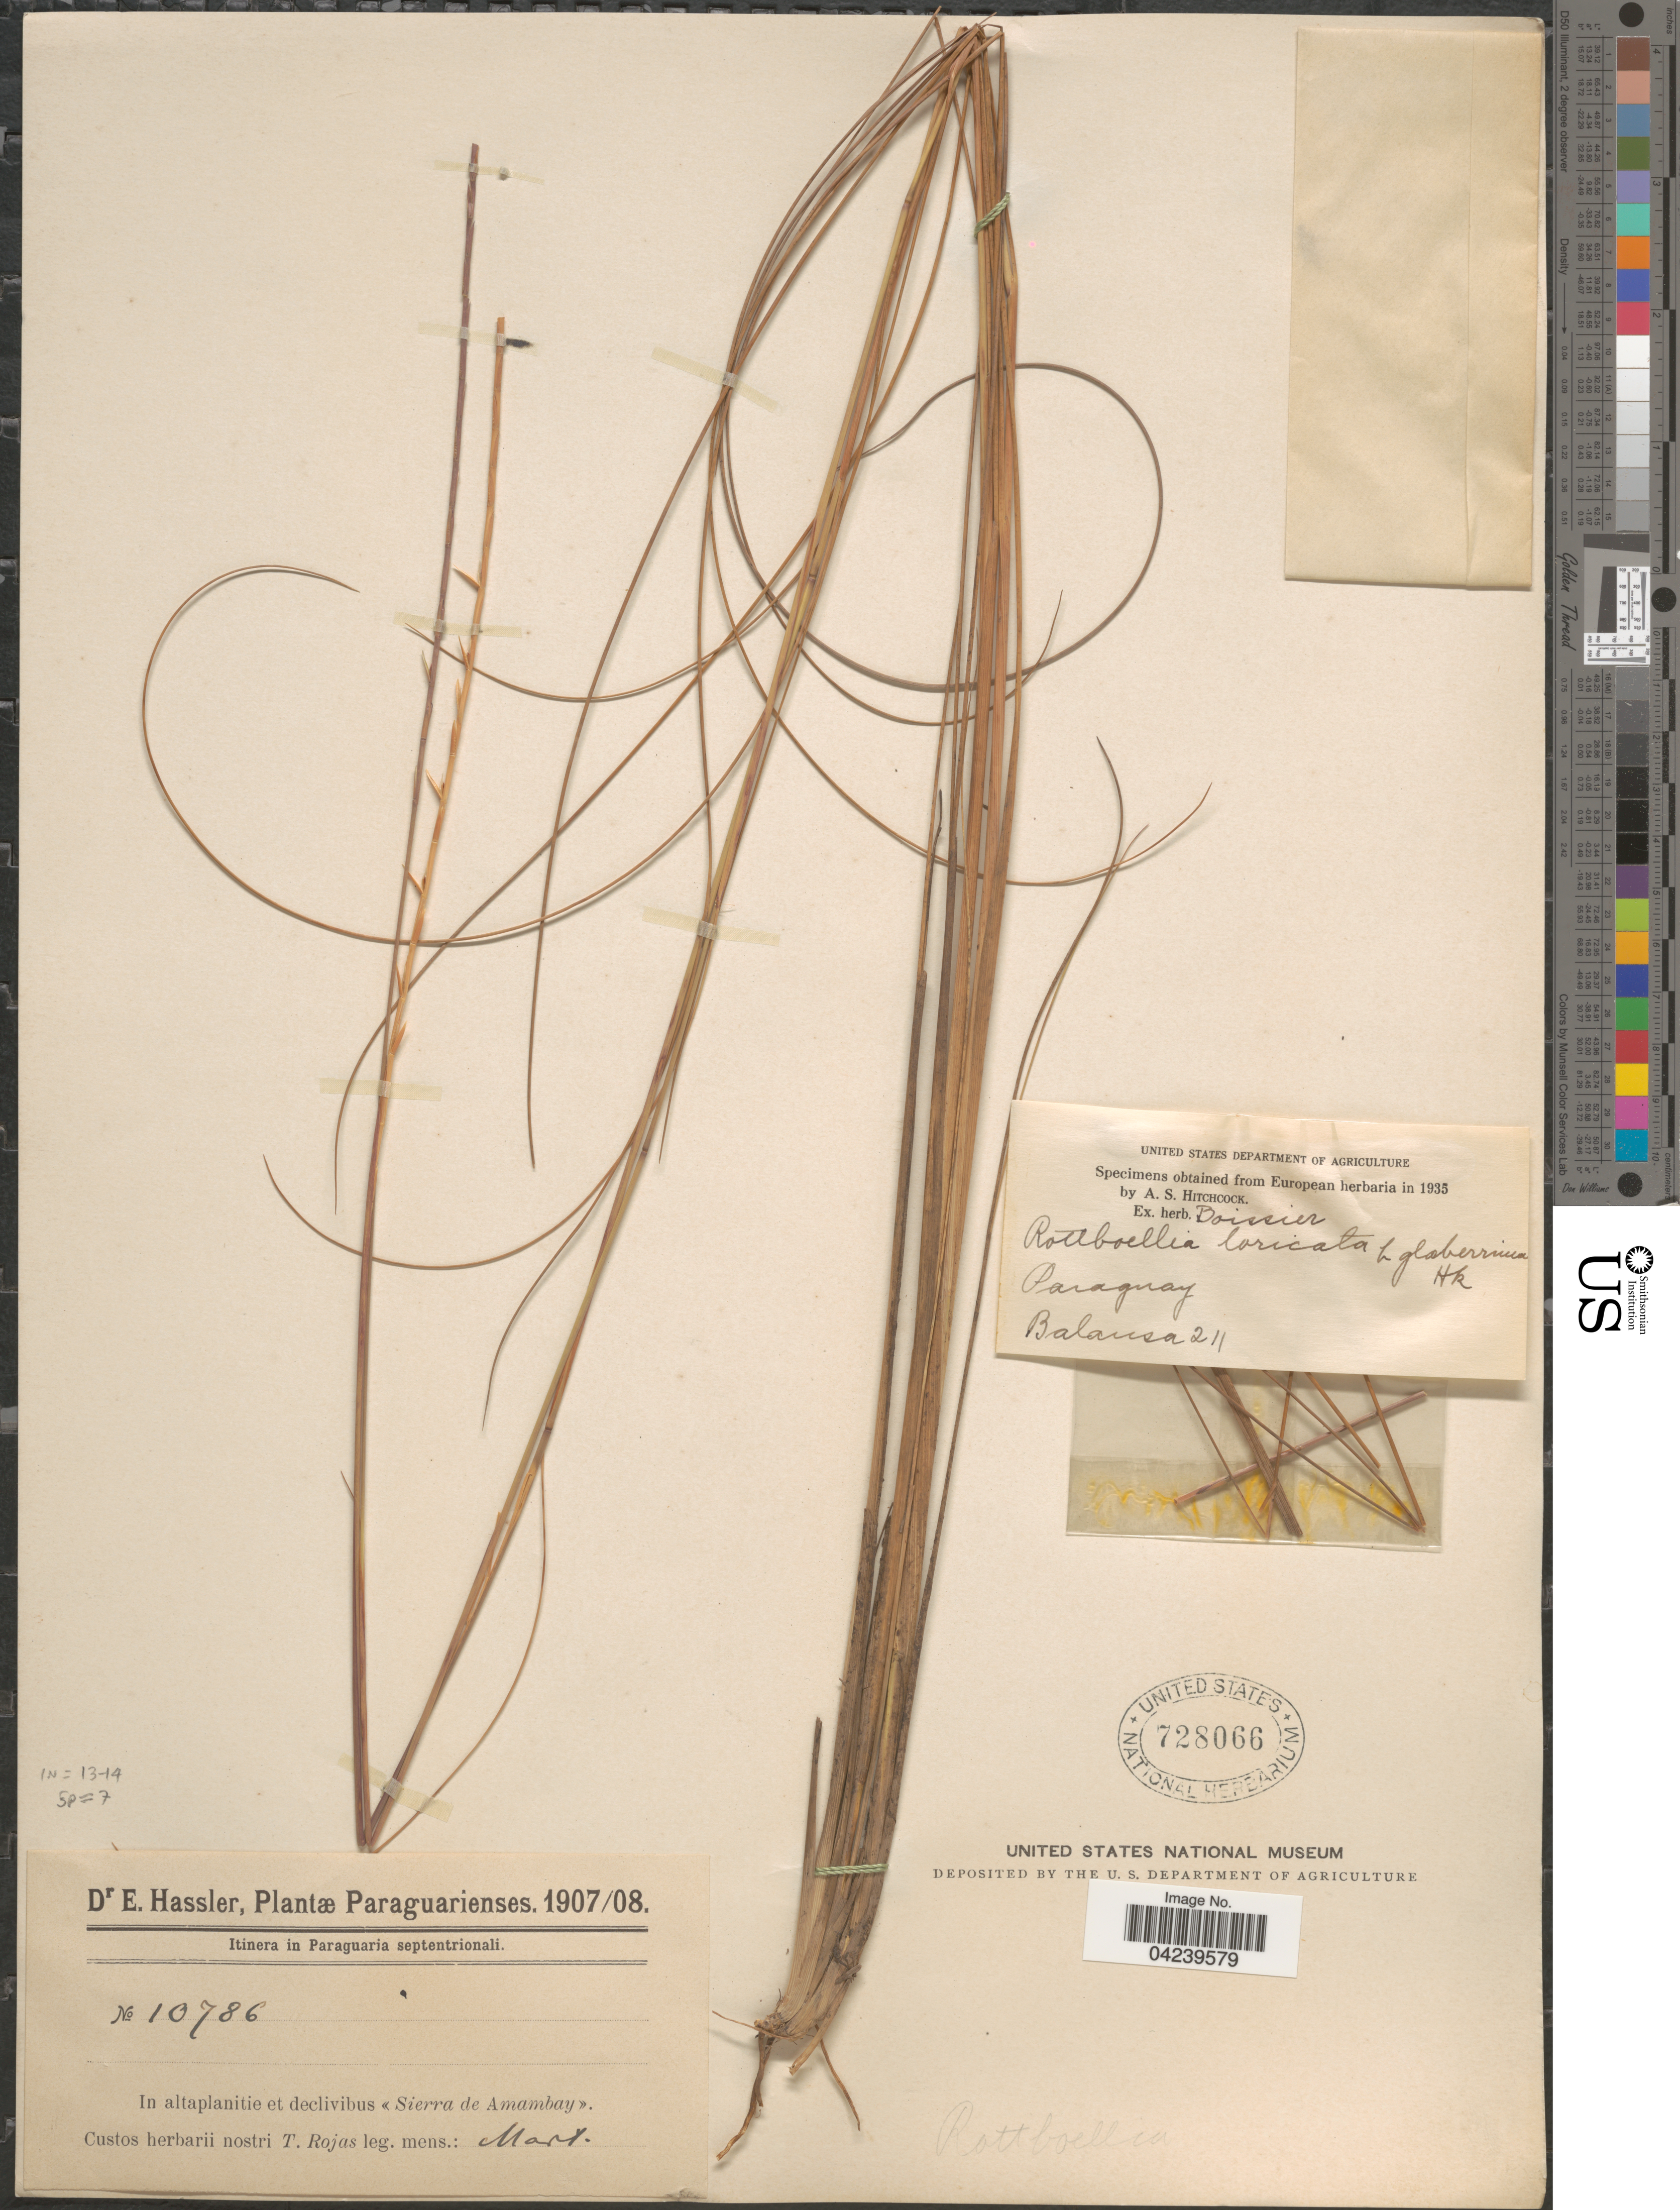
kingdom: Plantae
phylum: Tracheophyta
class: Liliopsida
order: Poales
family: Poaceae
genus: Rhytachne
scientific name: Rhytachne subgibbosa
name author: (Winkl. ex Hack.) Clayton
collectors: -. Balansa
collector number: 211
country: Paraguay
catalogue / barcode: US 728066-2